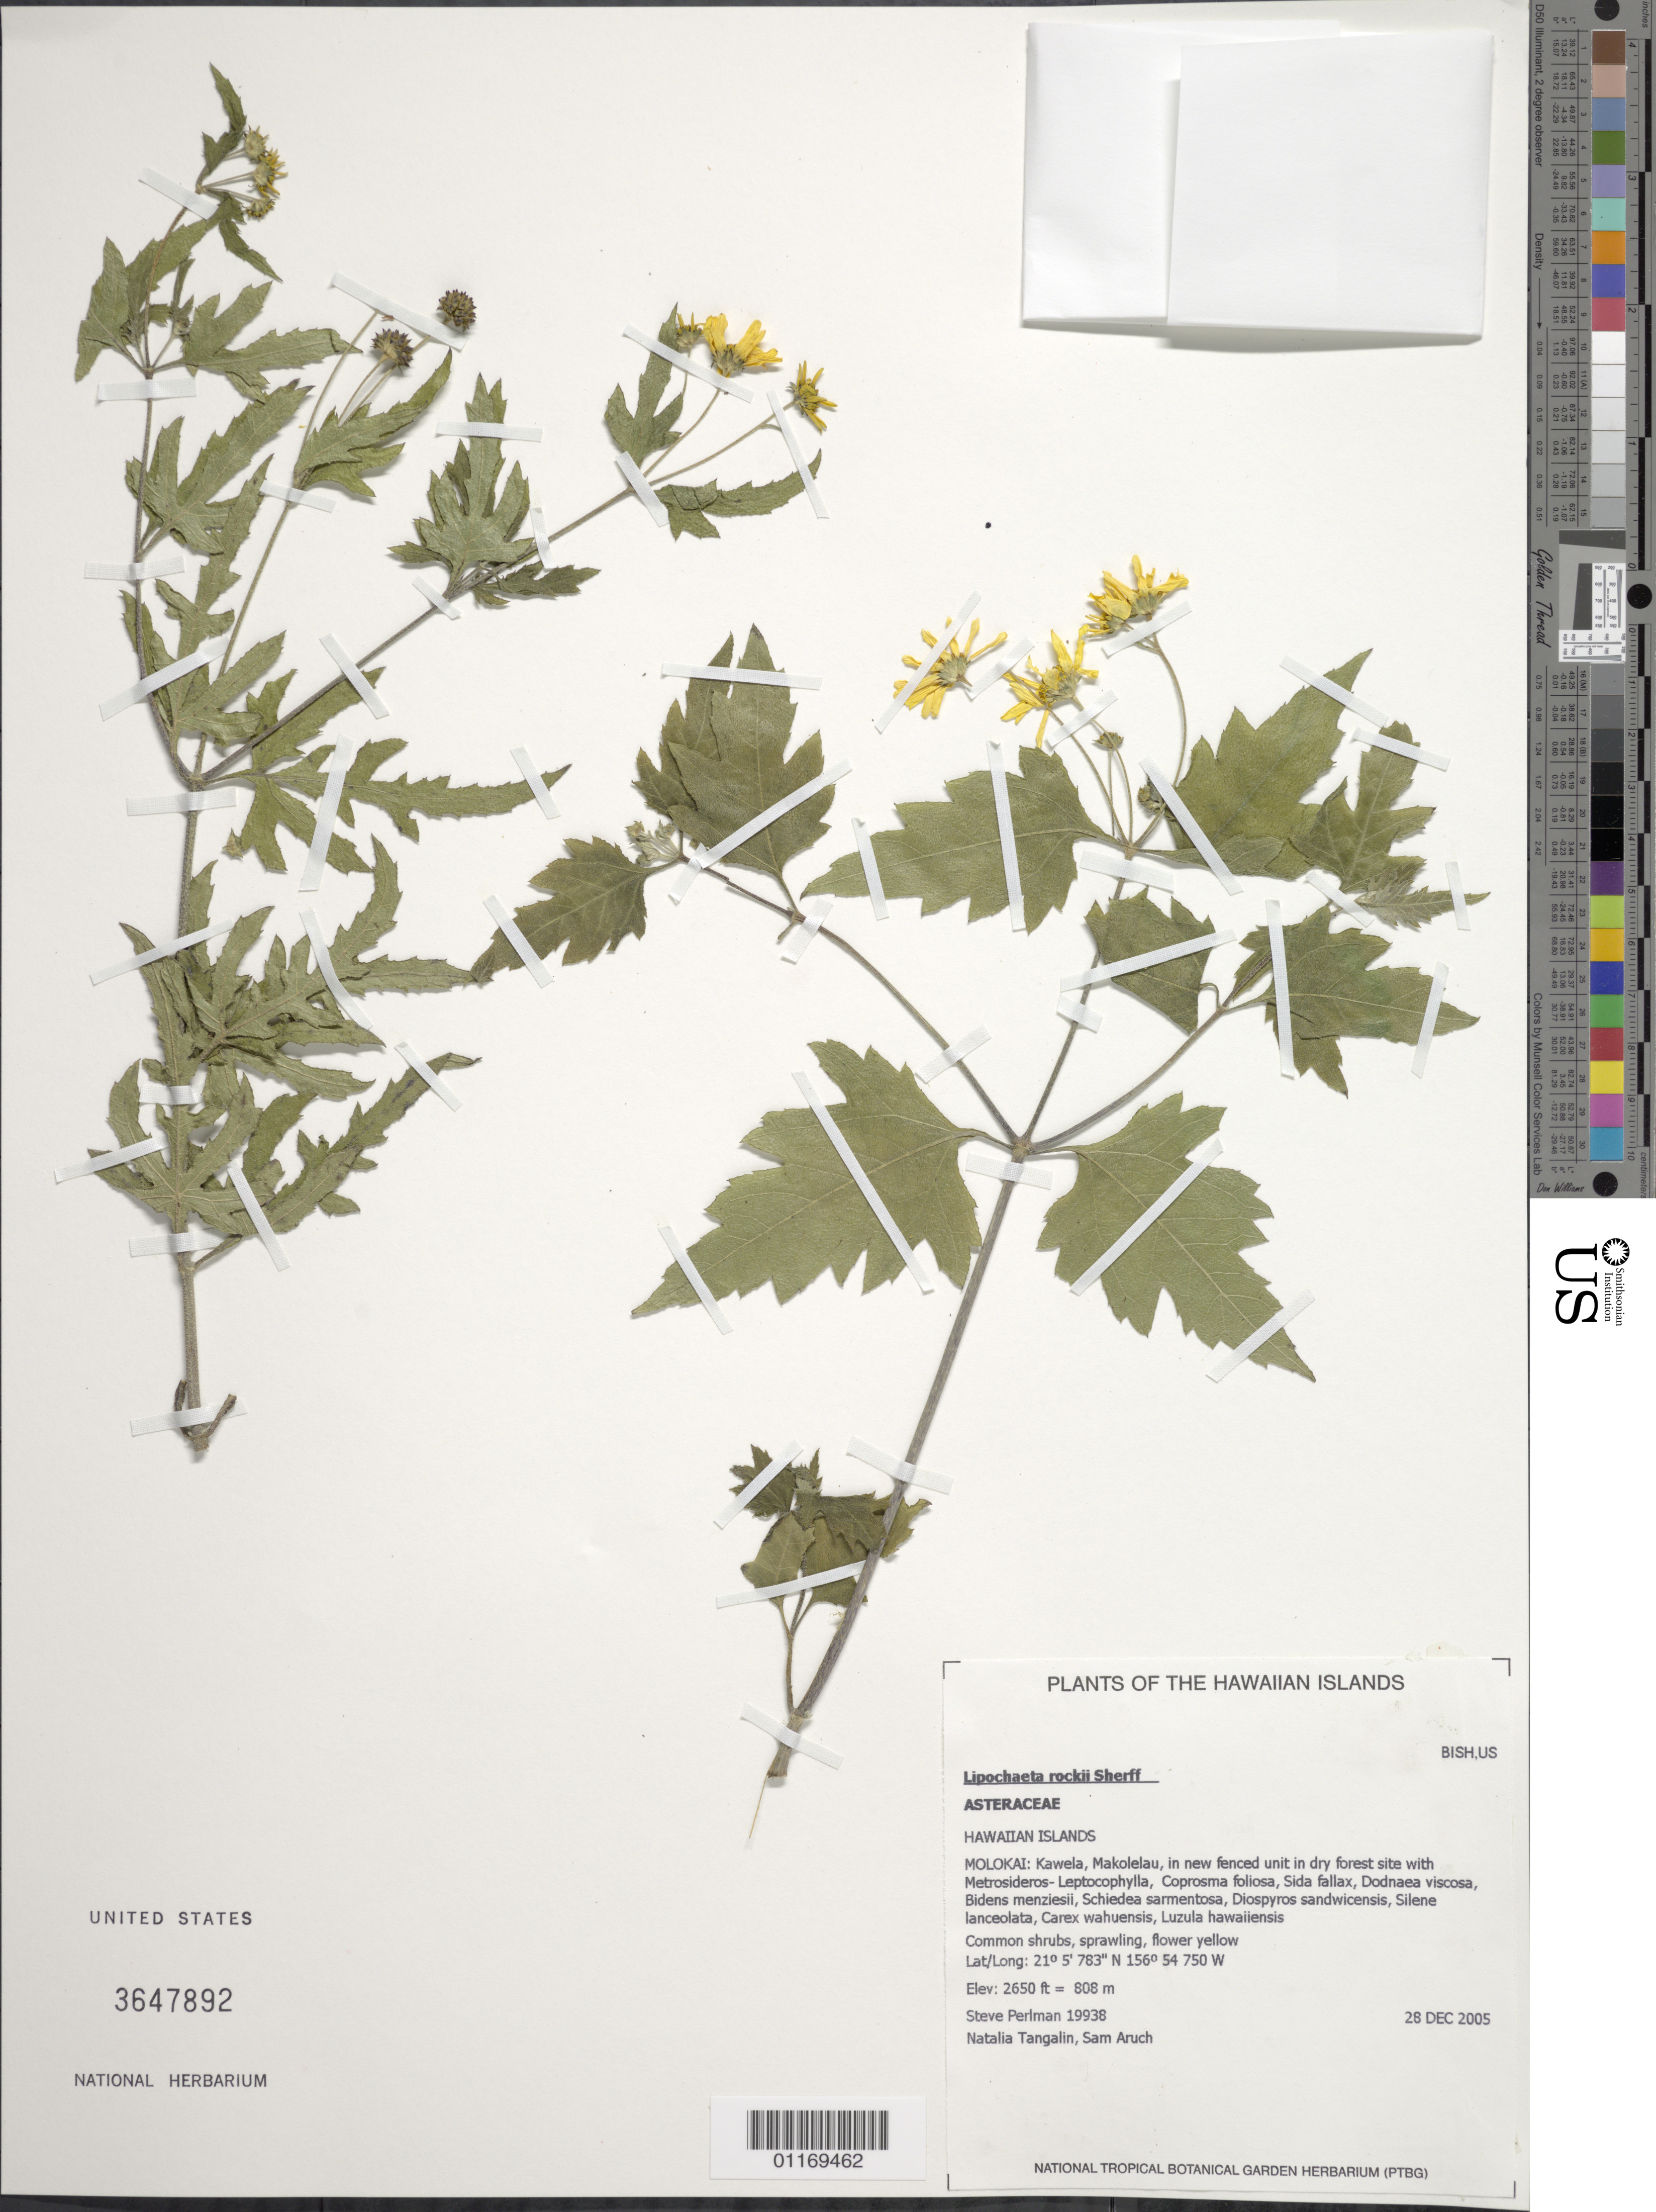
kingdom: Plantae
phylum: Tracheophyta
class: Magnoliopsida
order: Asterales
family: Asteraceae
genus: Lipochaeta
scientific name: Lipochaeta rockii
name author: Sherff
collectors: S. P. Perlman, N. Tangalin & S. Aruch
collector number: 19938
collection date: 2005-12-28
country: United States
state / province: Hawaii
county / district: Maui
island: Moloka'i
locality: Kawela, Makolelau, in new fenced unit.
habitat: Dry forest.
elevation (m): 808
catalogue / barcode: US 3647892